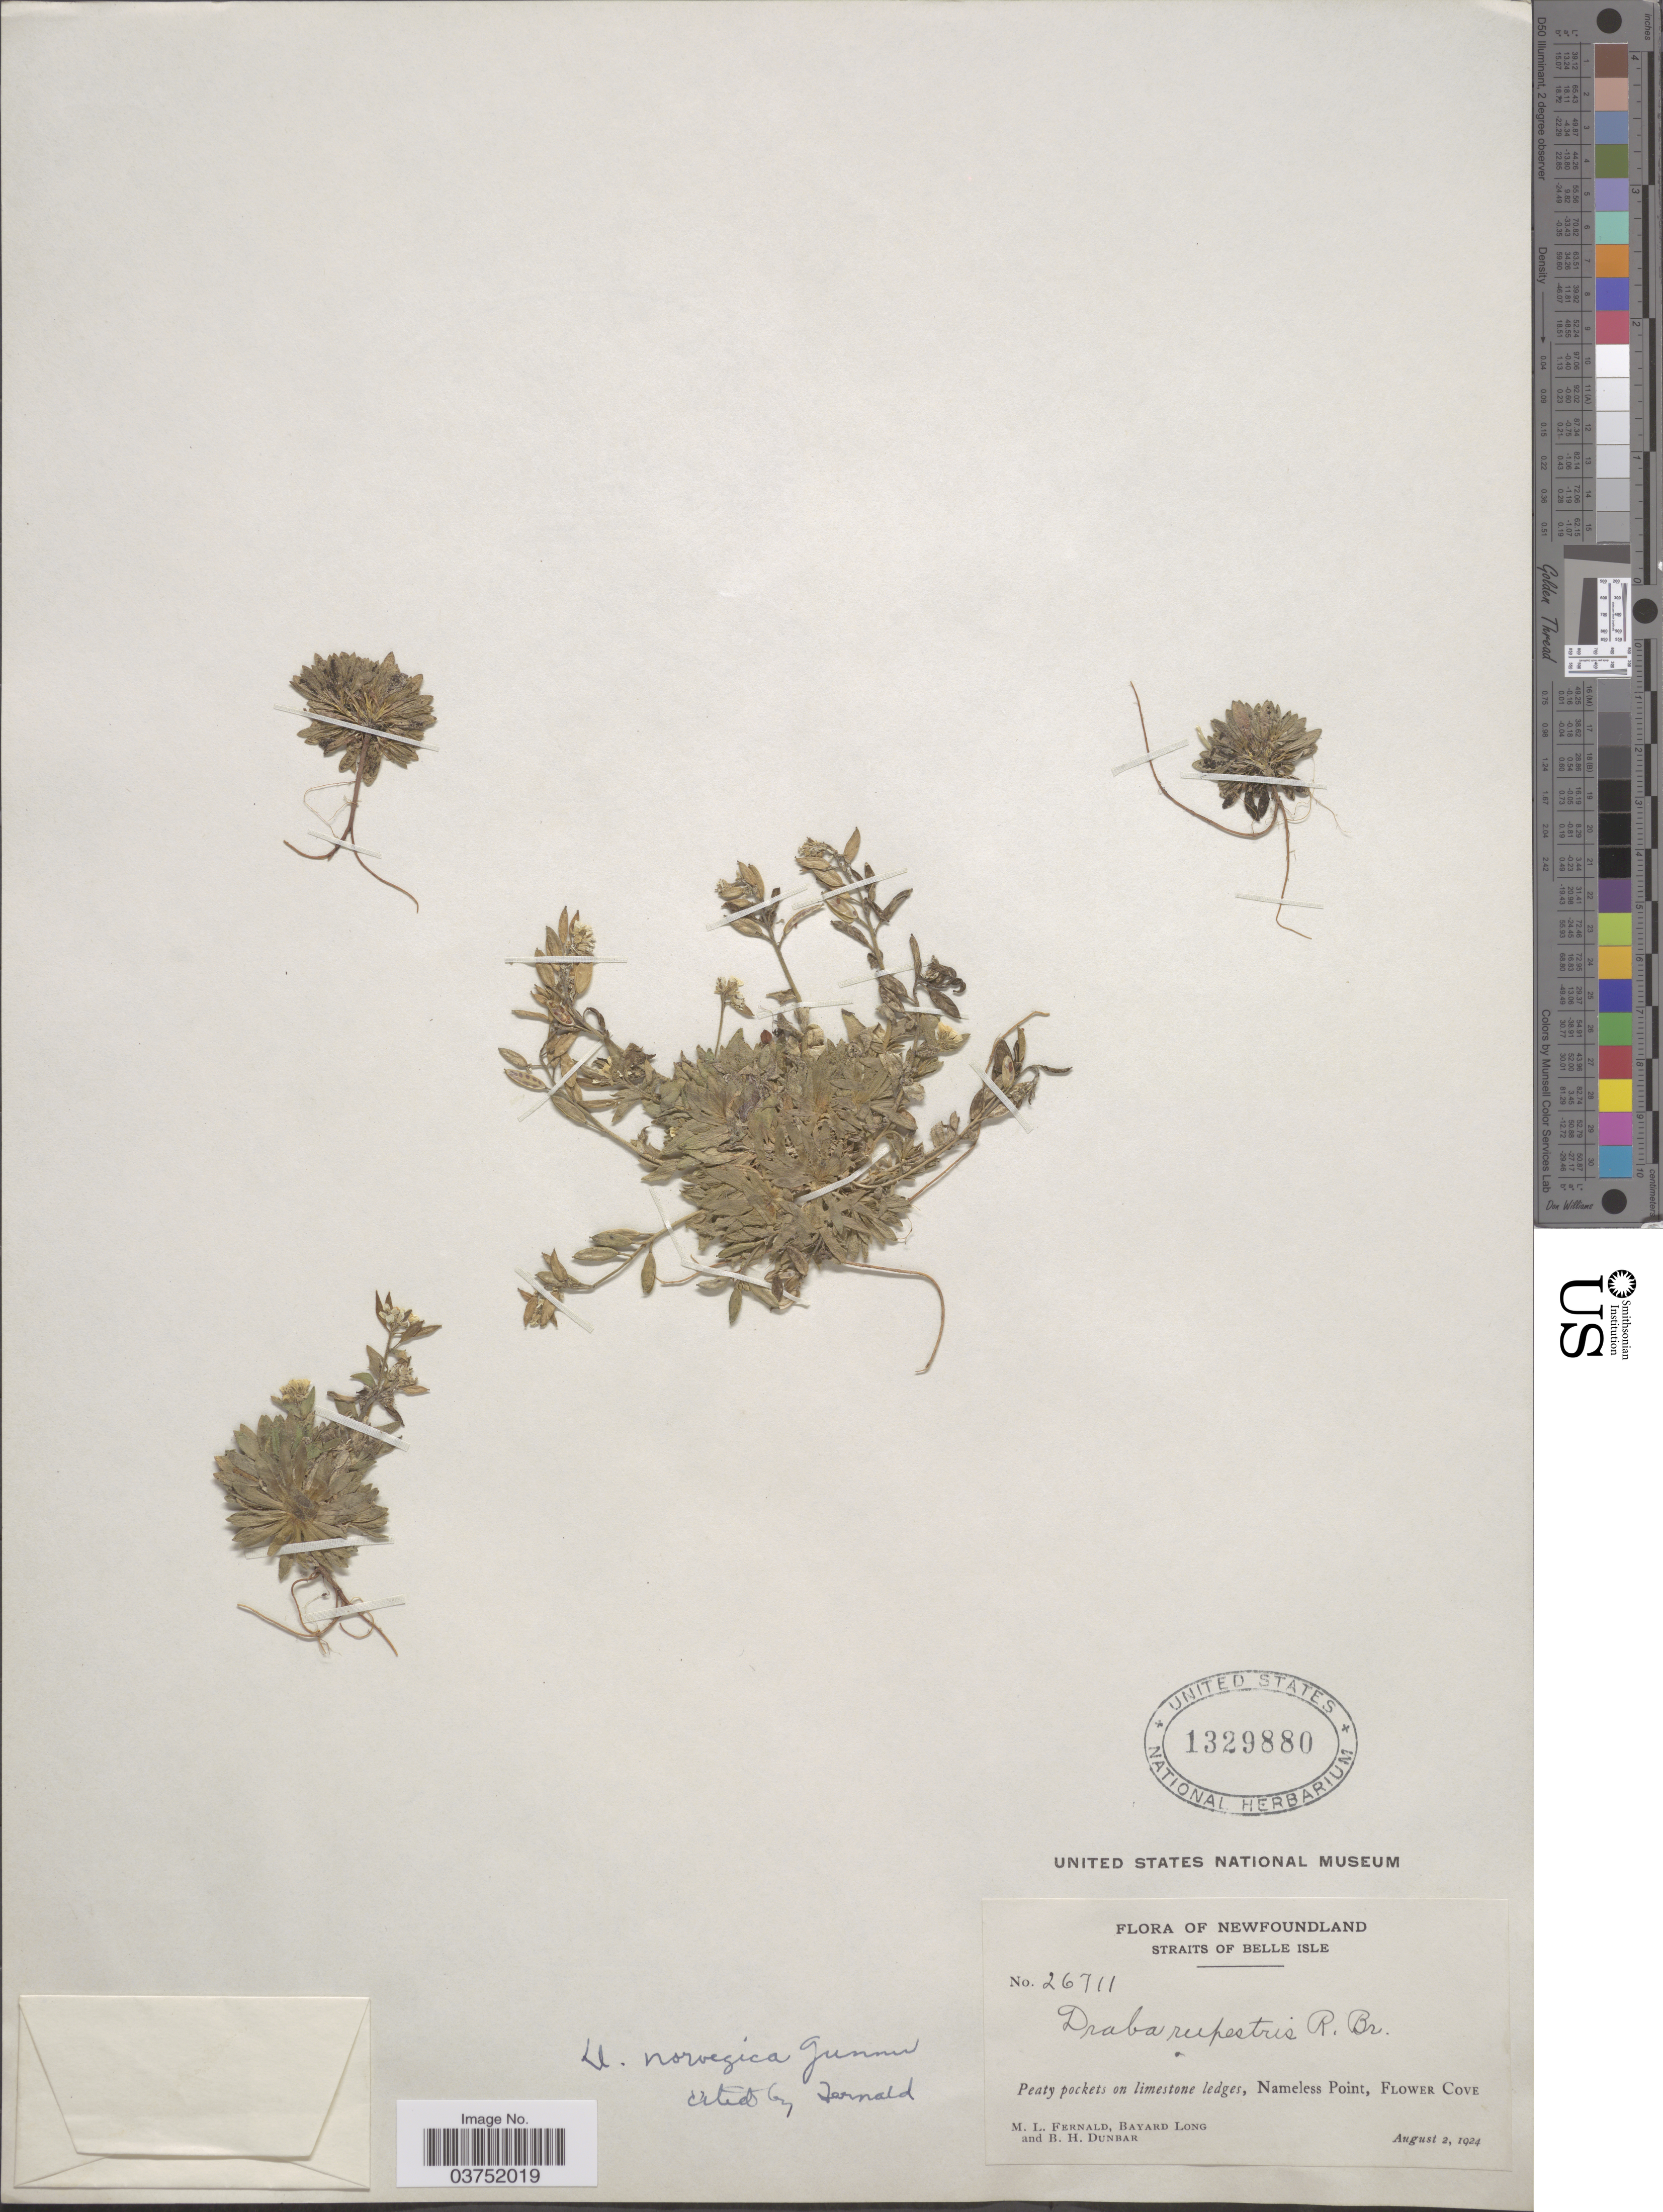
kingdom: Plantae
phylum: Tracheophyta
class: Magnoliopsida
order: Brassicales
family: Brassicaceae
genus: Draba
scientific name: Draba norvegica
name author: Gunnerus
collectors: M. L. Fernald, B. Long & B. Dunbar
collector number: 26711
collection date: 1924-08-02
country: Canada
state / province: Newfoundland and Labrador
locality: Straits Of Belle Isle. Peaty pockets on limestone ledges, Nameless Point, Flower Cove.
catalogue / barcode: US 1329880